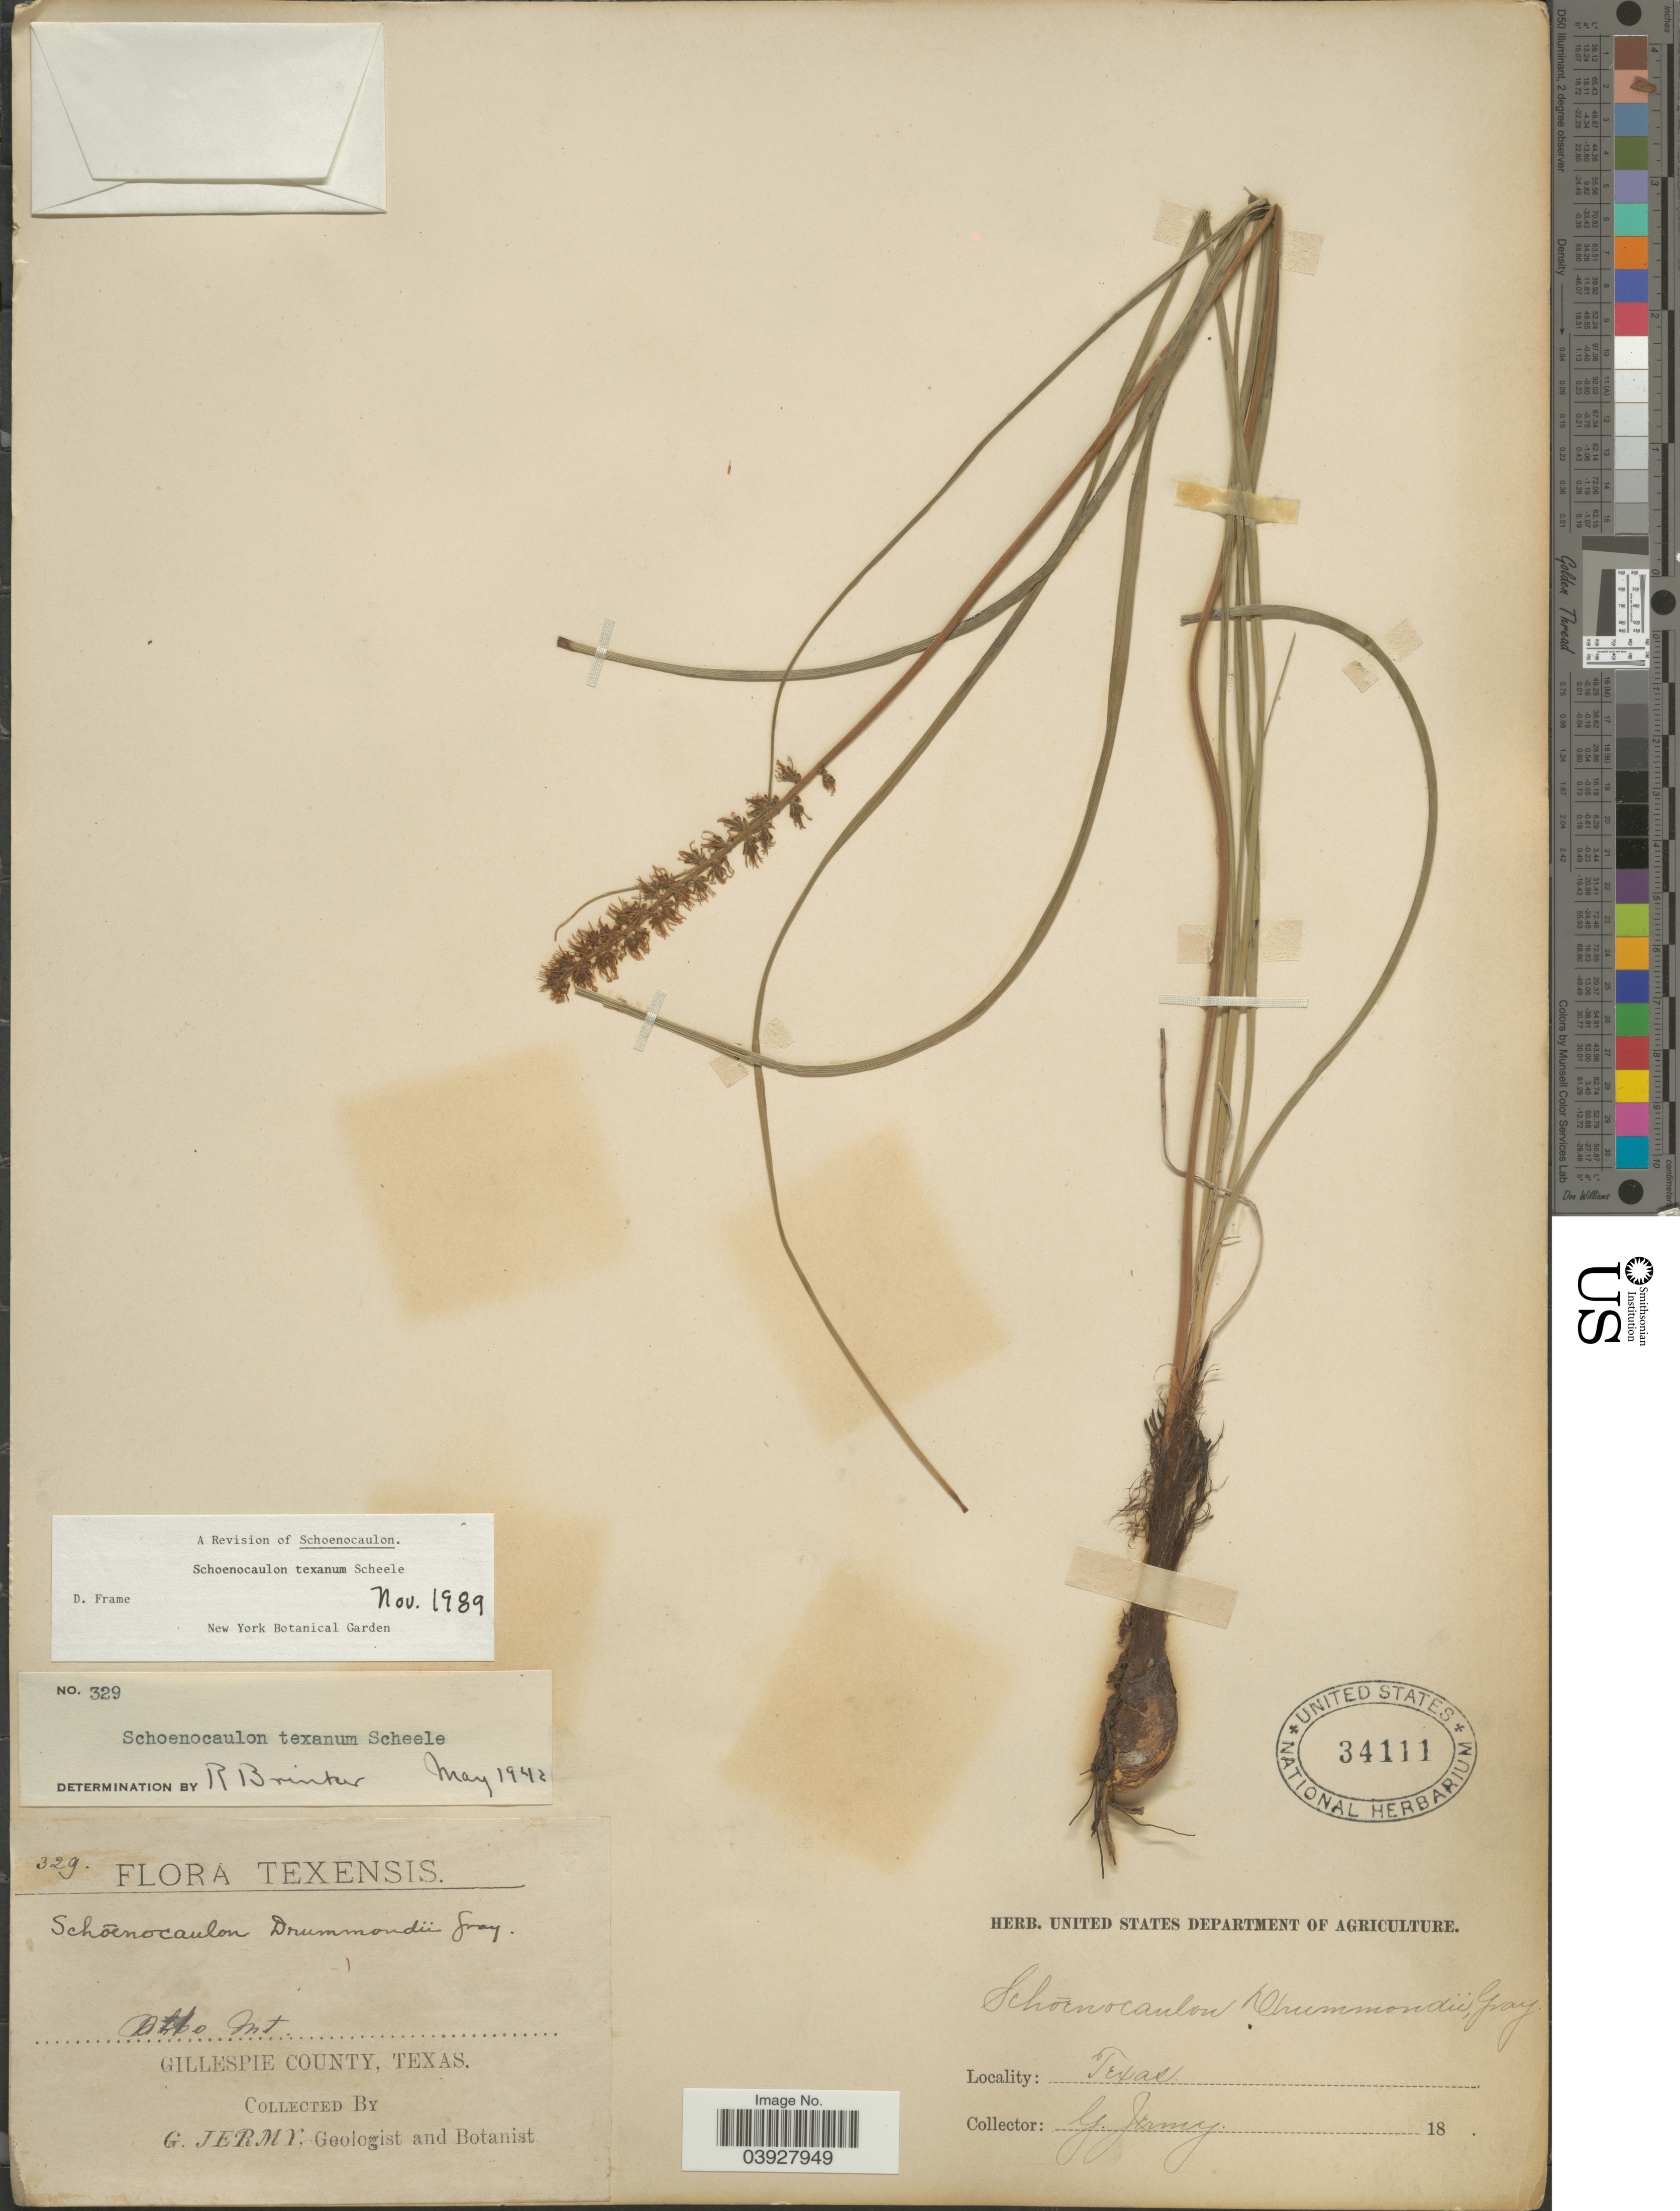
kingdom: Plantae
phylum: Tracheophyta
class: Liliopsida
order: Liliales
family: Melanthiaceae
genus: Schoenocaulon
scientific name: Schoenocaulon texanum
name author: Scheele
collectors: G. Jermy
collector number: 329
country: United States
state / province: Texas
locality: Otto Mt. Gillespie County.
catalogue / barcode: US 34111